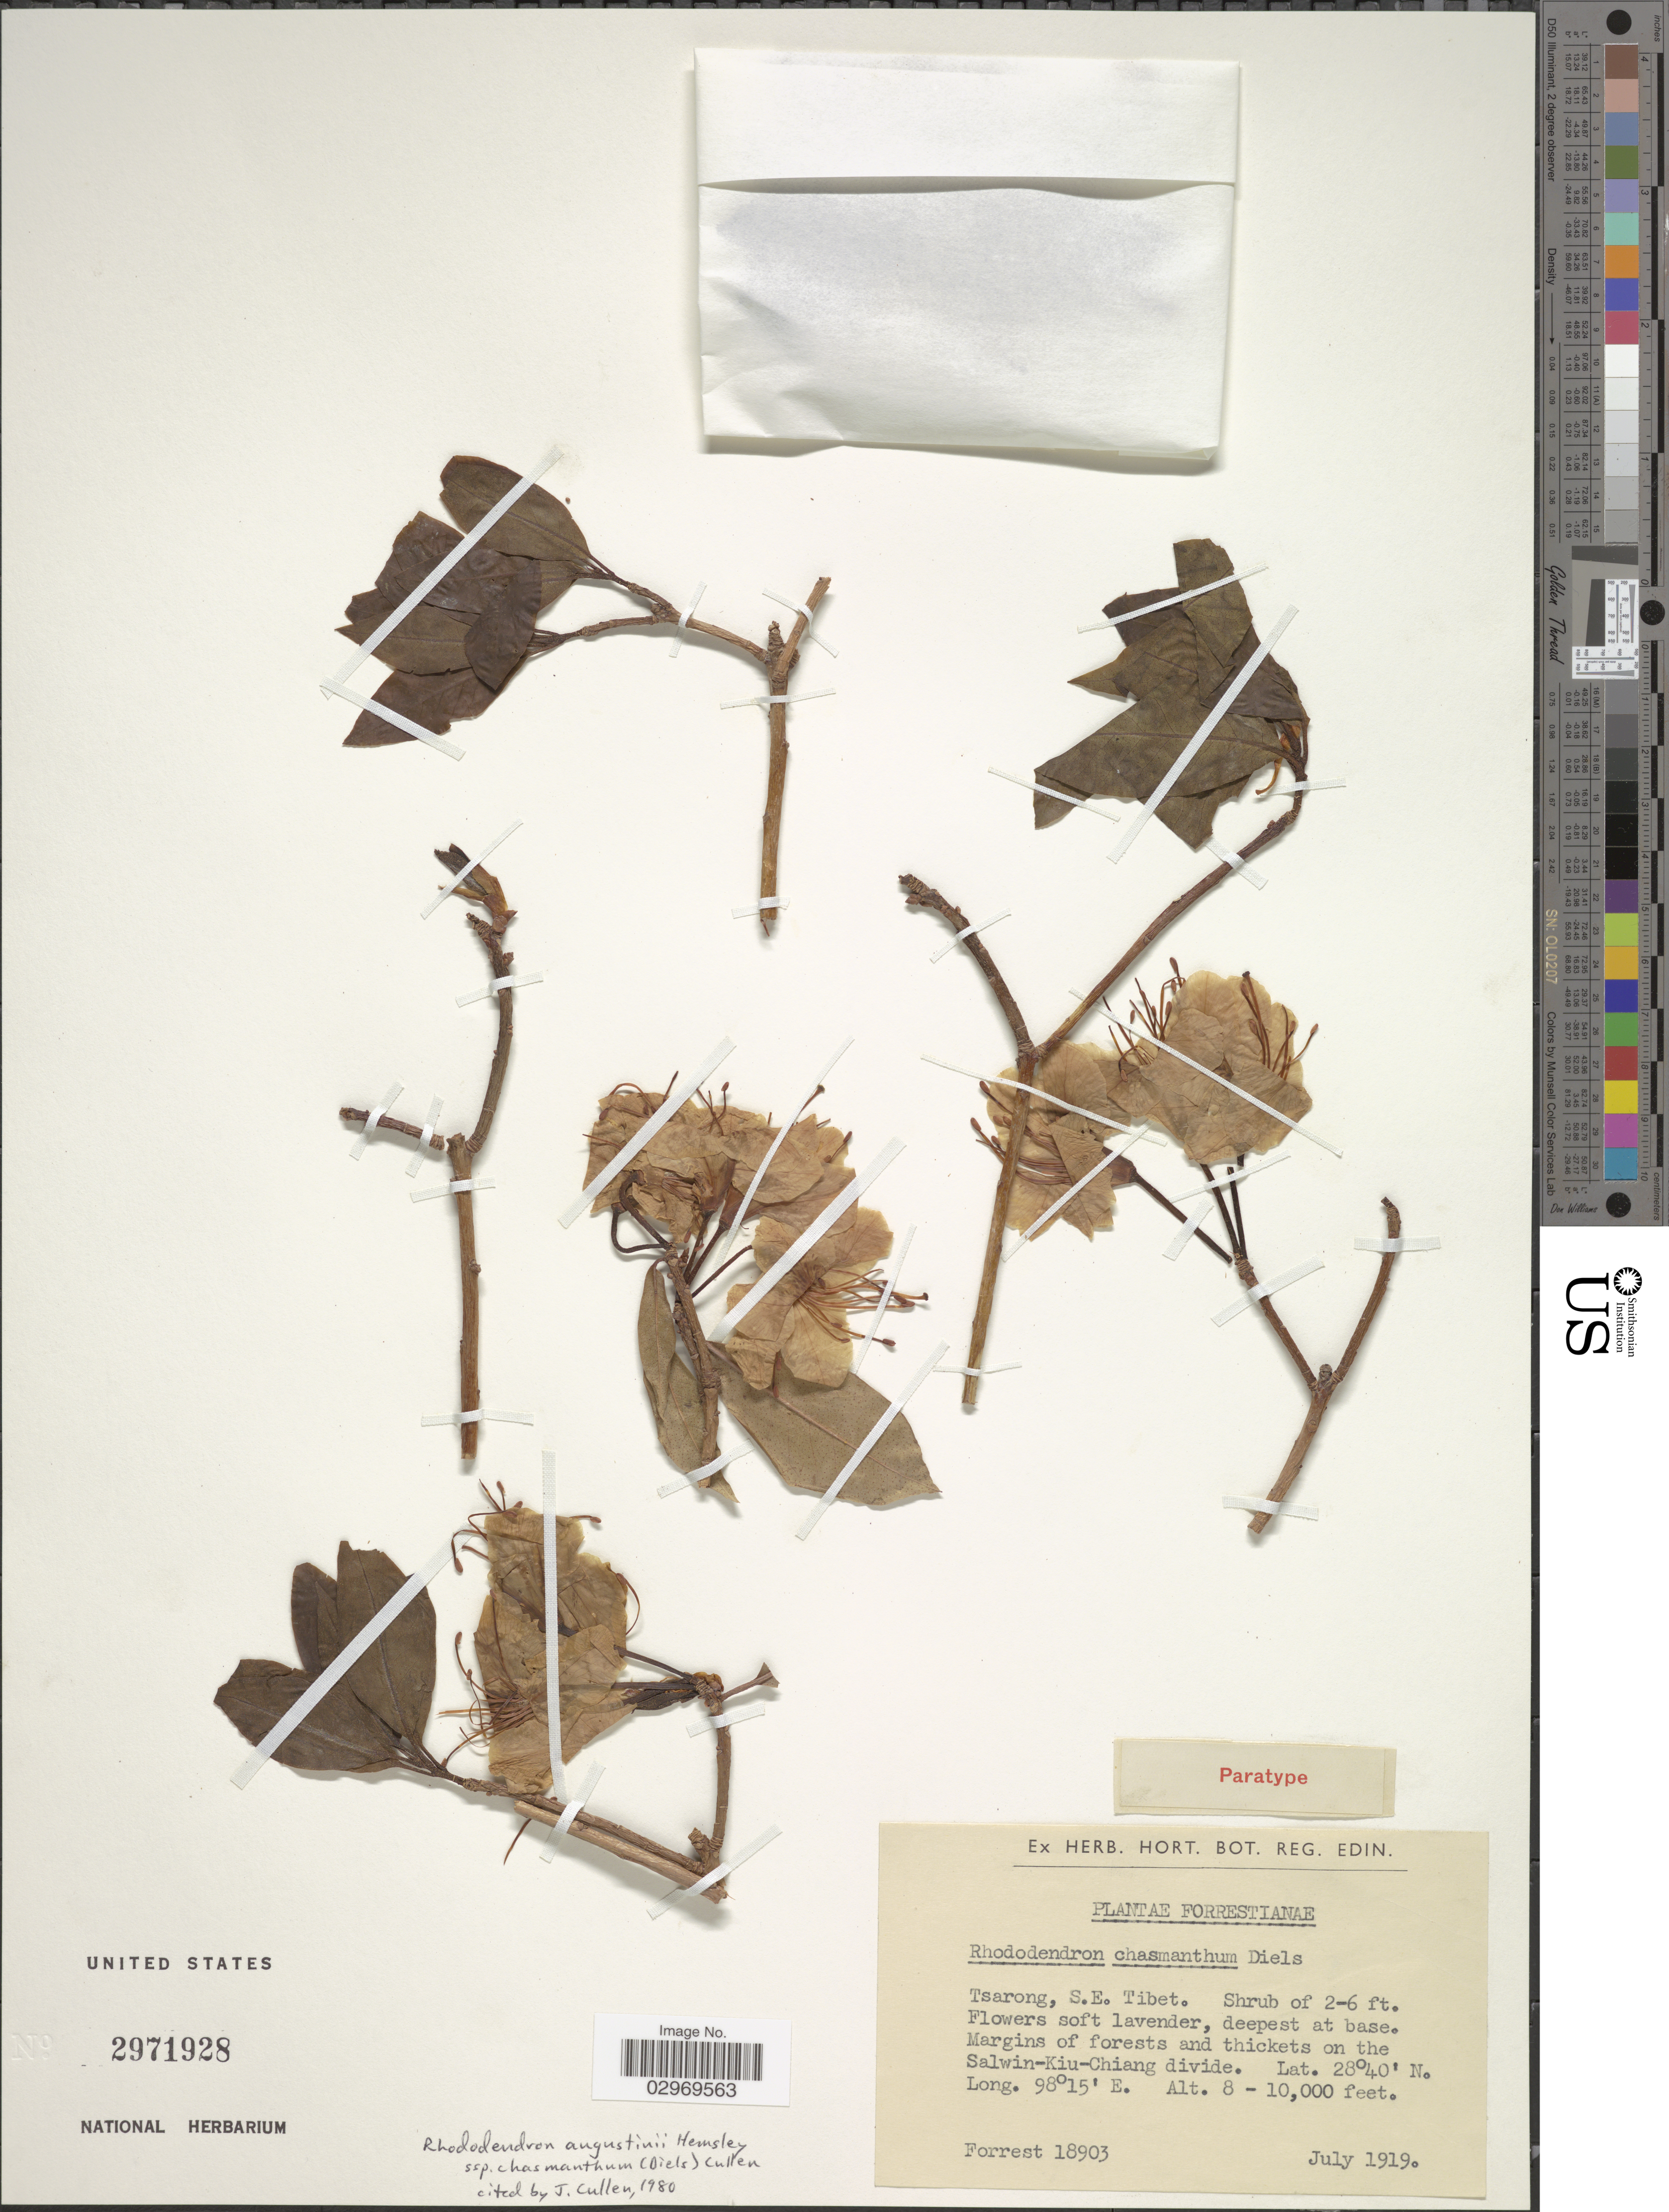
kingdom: Plantae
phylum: Tracheophyta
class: Magnoliopsida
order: Ericales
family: Ericaceae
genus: Rhododendron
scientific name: Rhododendron augustinei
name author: Hemsl.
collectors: -. Forrest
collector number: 18903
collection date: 1919-07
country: China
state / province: Xizang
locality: Tsarong, S.E. Tibet, Margins of forests and thickets on the Salwin-Kiu-Chiang divide.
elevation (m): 2438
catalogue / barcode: US 2971928